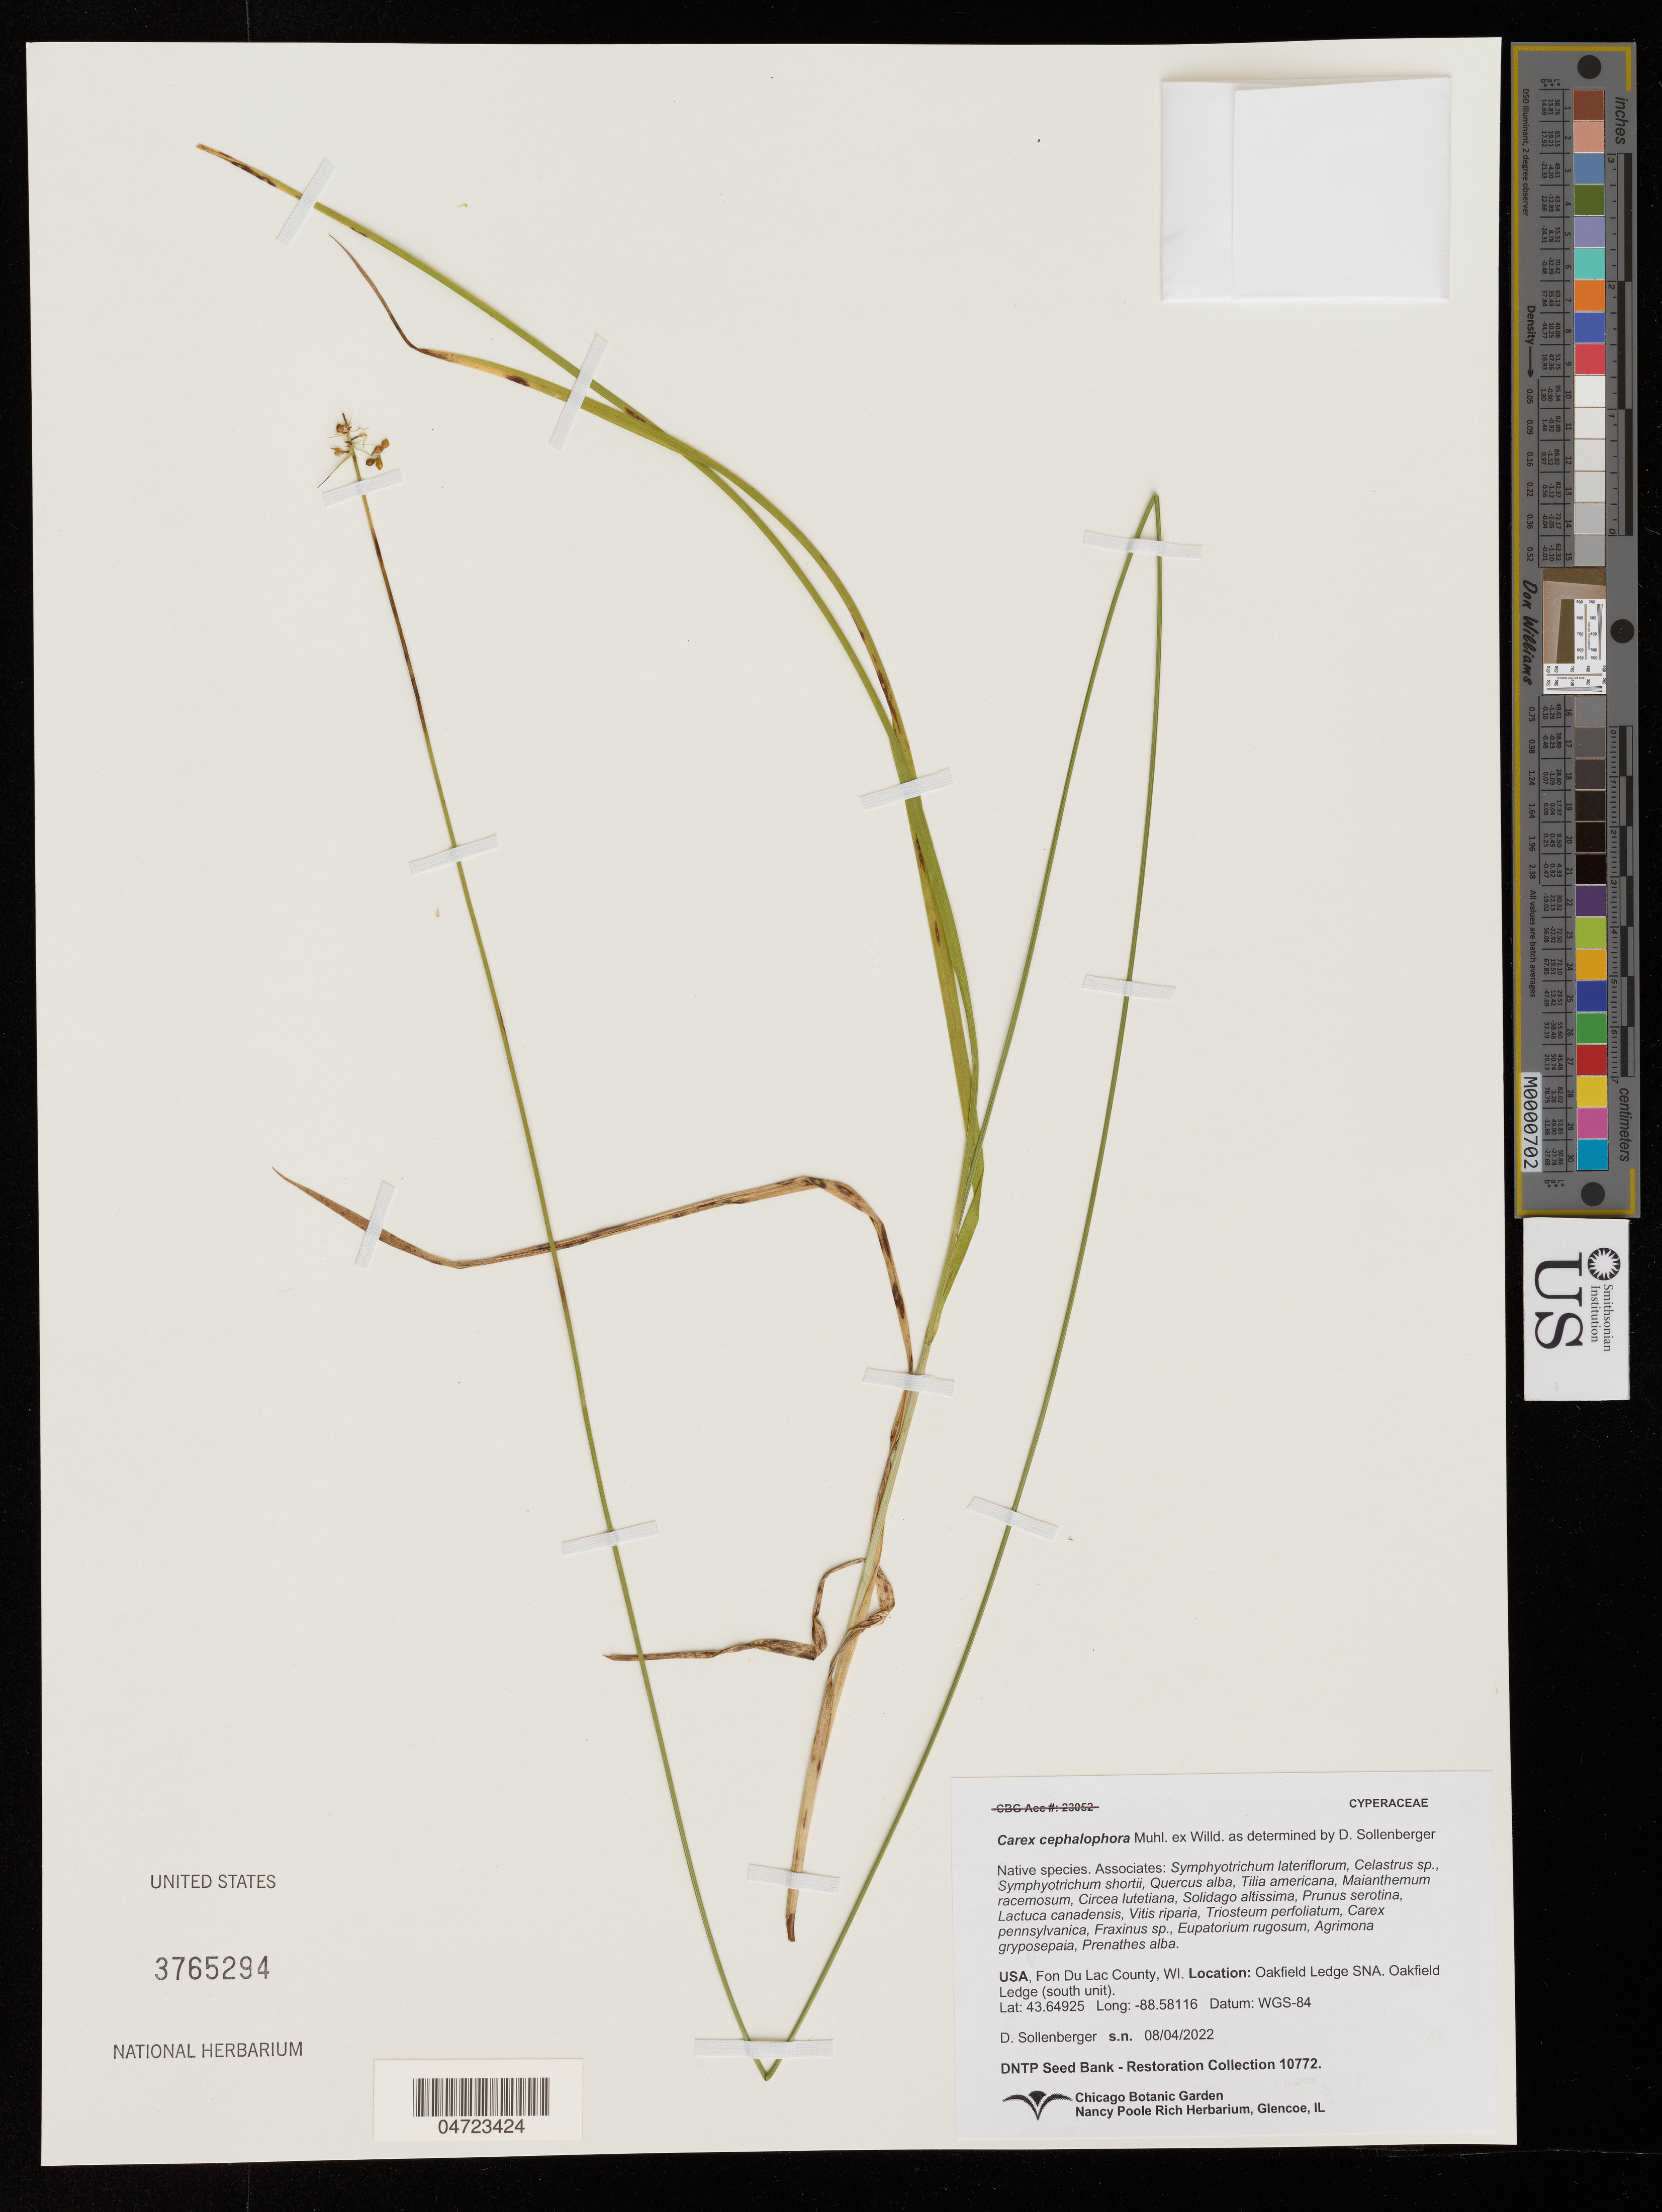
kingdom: Plantae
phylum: Tracheophyta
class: Liliopsida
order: Poales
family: Cyperaceae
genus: Carex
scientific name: Carex cephalophora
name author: Muhl. ex Willd.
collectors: D. Sollenberger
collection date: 2022-08-04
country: United States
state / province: Wisconsin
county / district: Fon Du Lac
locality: Fon Du Lac County. Oakfield Ledge SNA. Oakfield Ledge (south unit).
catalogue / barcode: US 3765294